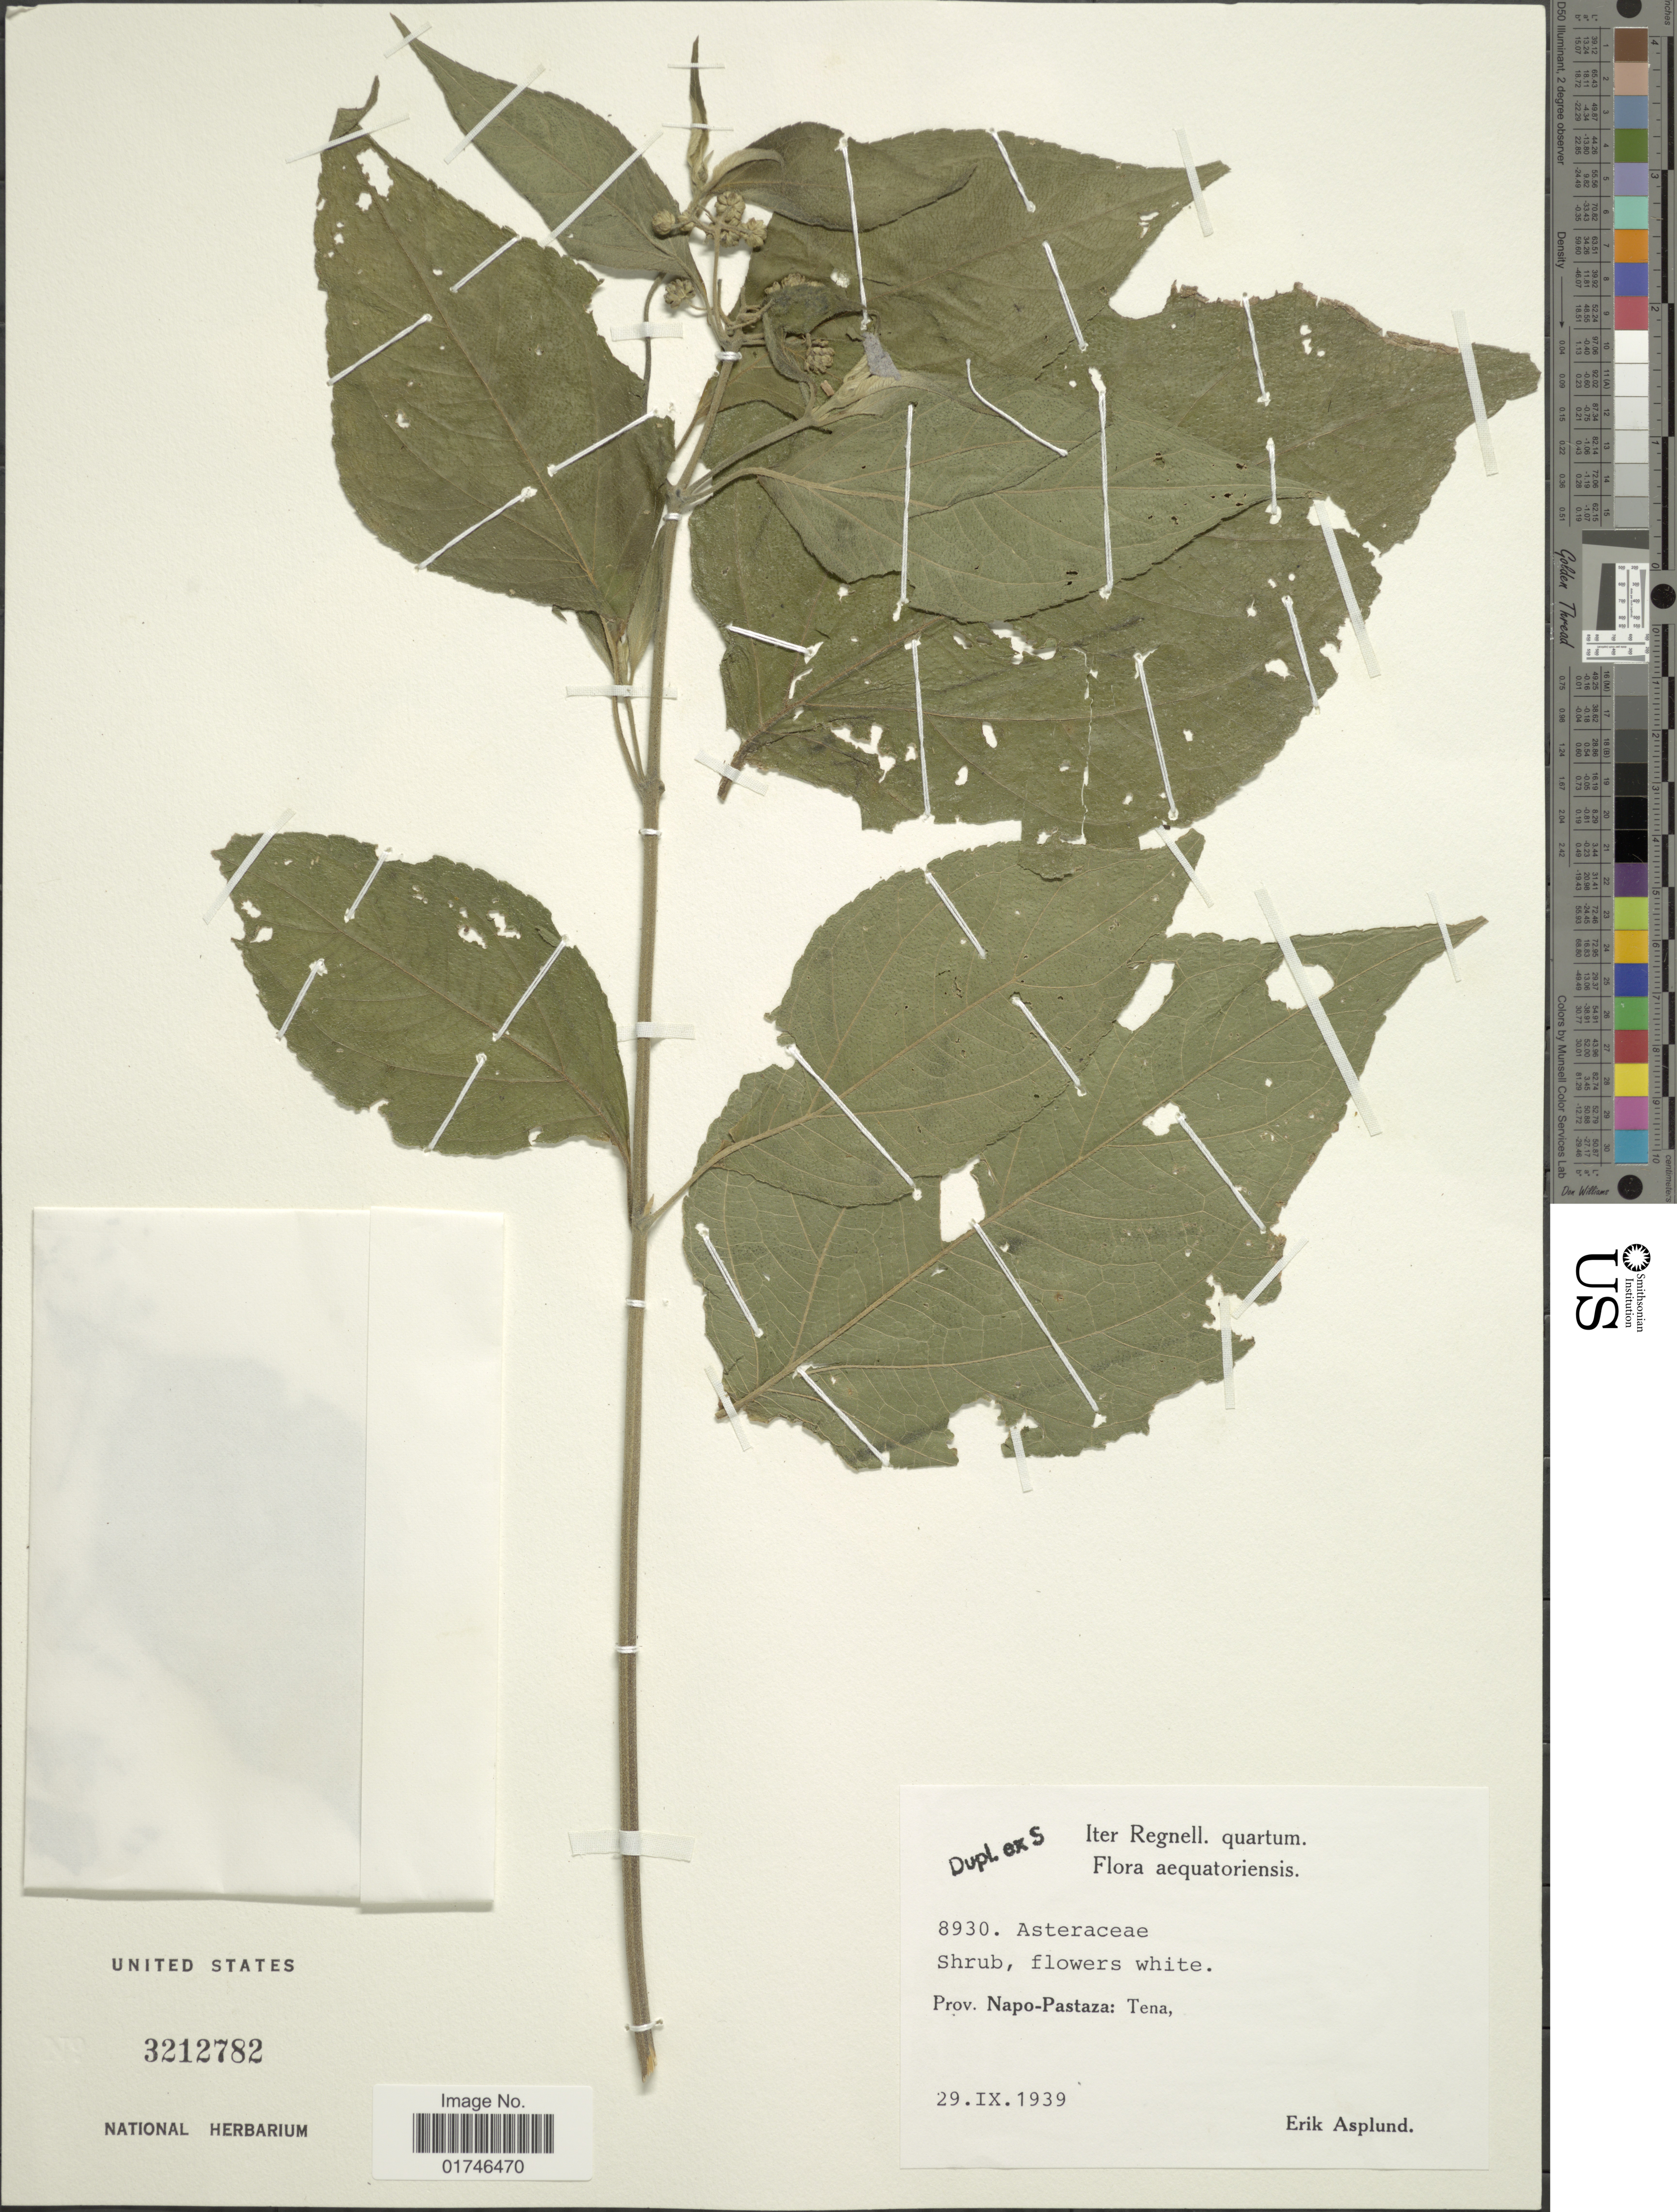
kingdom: Plantae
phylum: Tracheophyta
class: Magnoliopsida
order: Asterales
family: Asteraceae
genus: Clibadium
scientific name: Clibadium eggersii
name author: Hieron.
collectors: E. Asplund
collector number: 8930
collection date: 1939-09-29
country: Ecuador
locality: Aequatoriensis. Prov. Napo-Pastaza: Tena.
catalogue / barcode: US 3212782